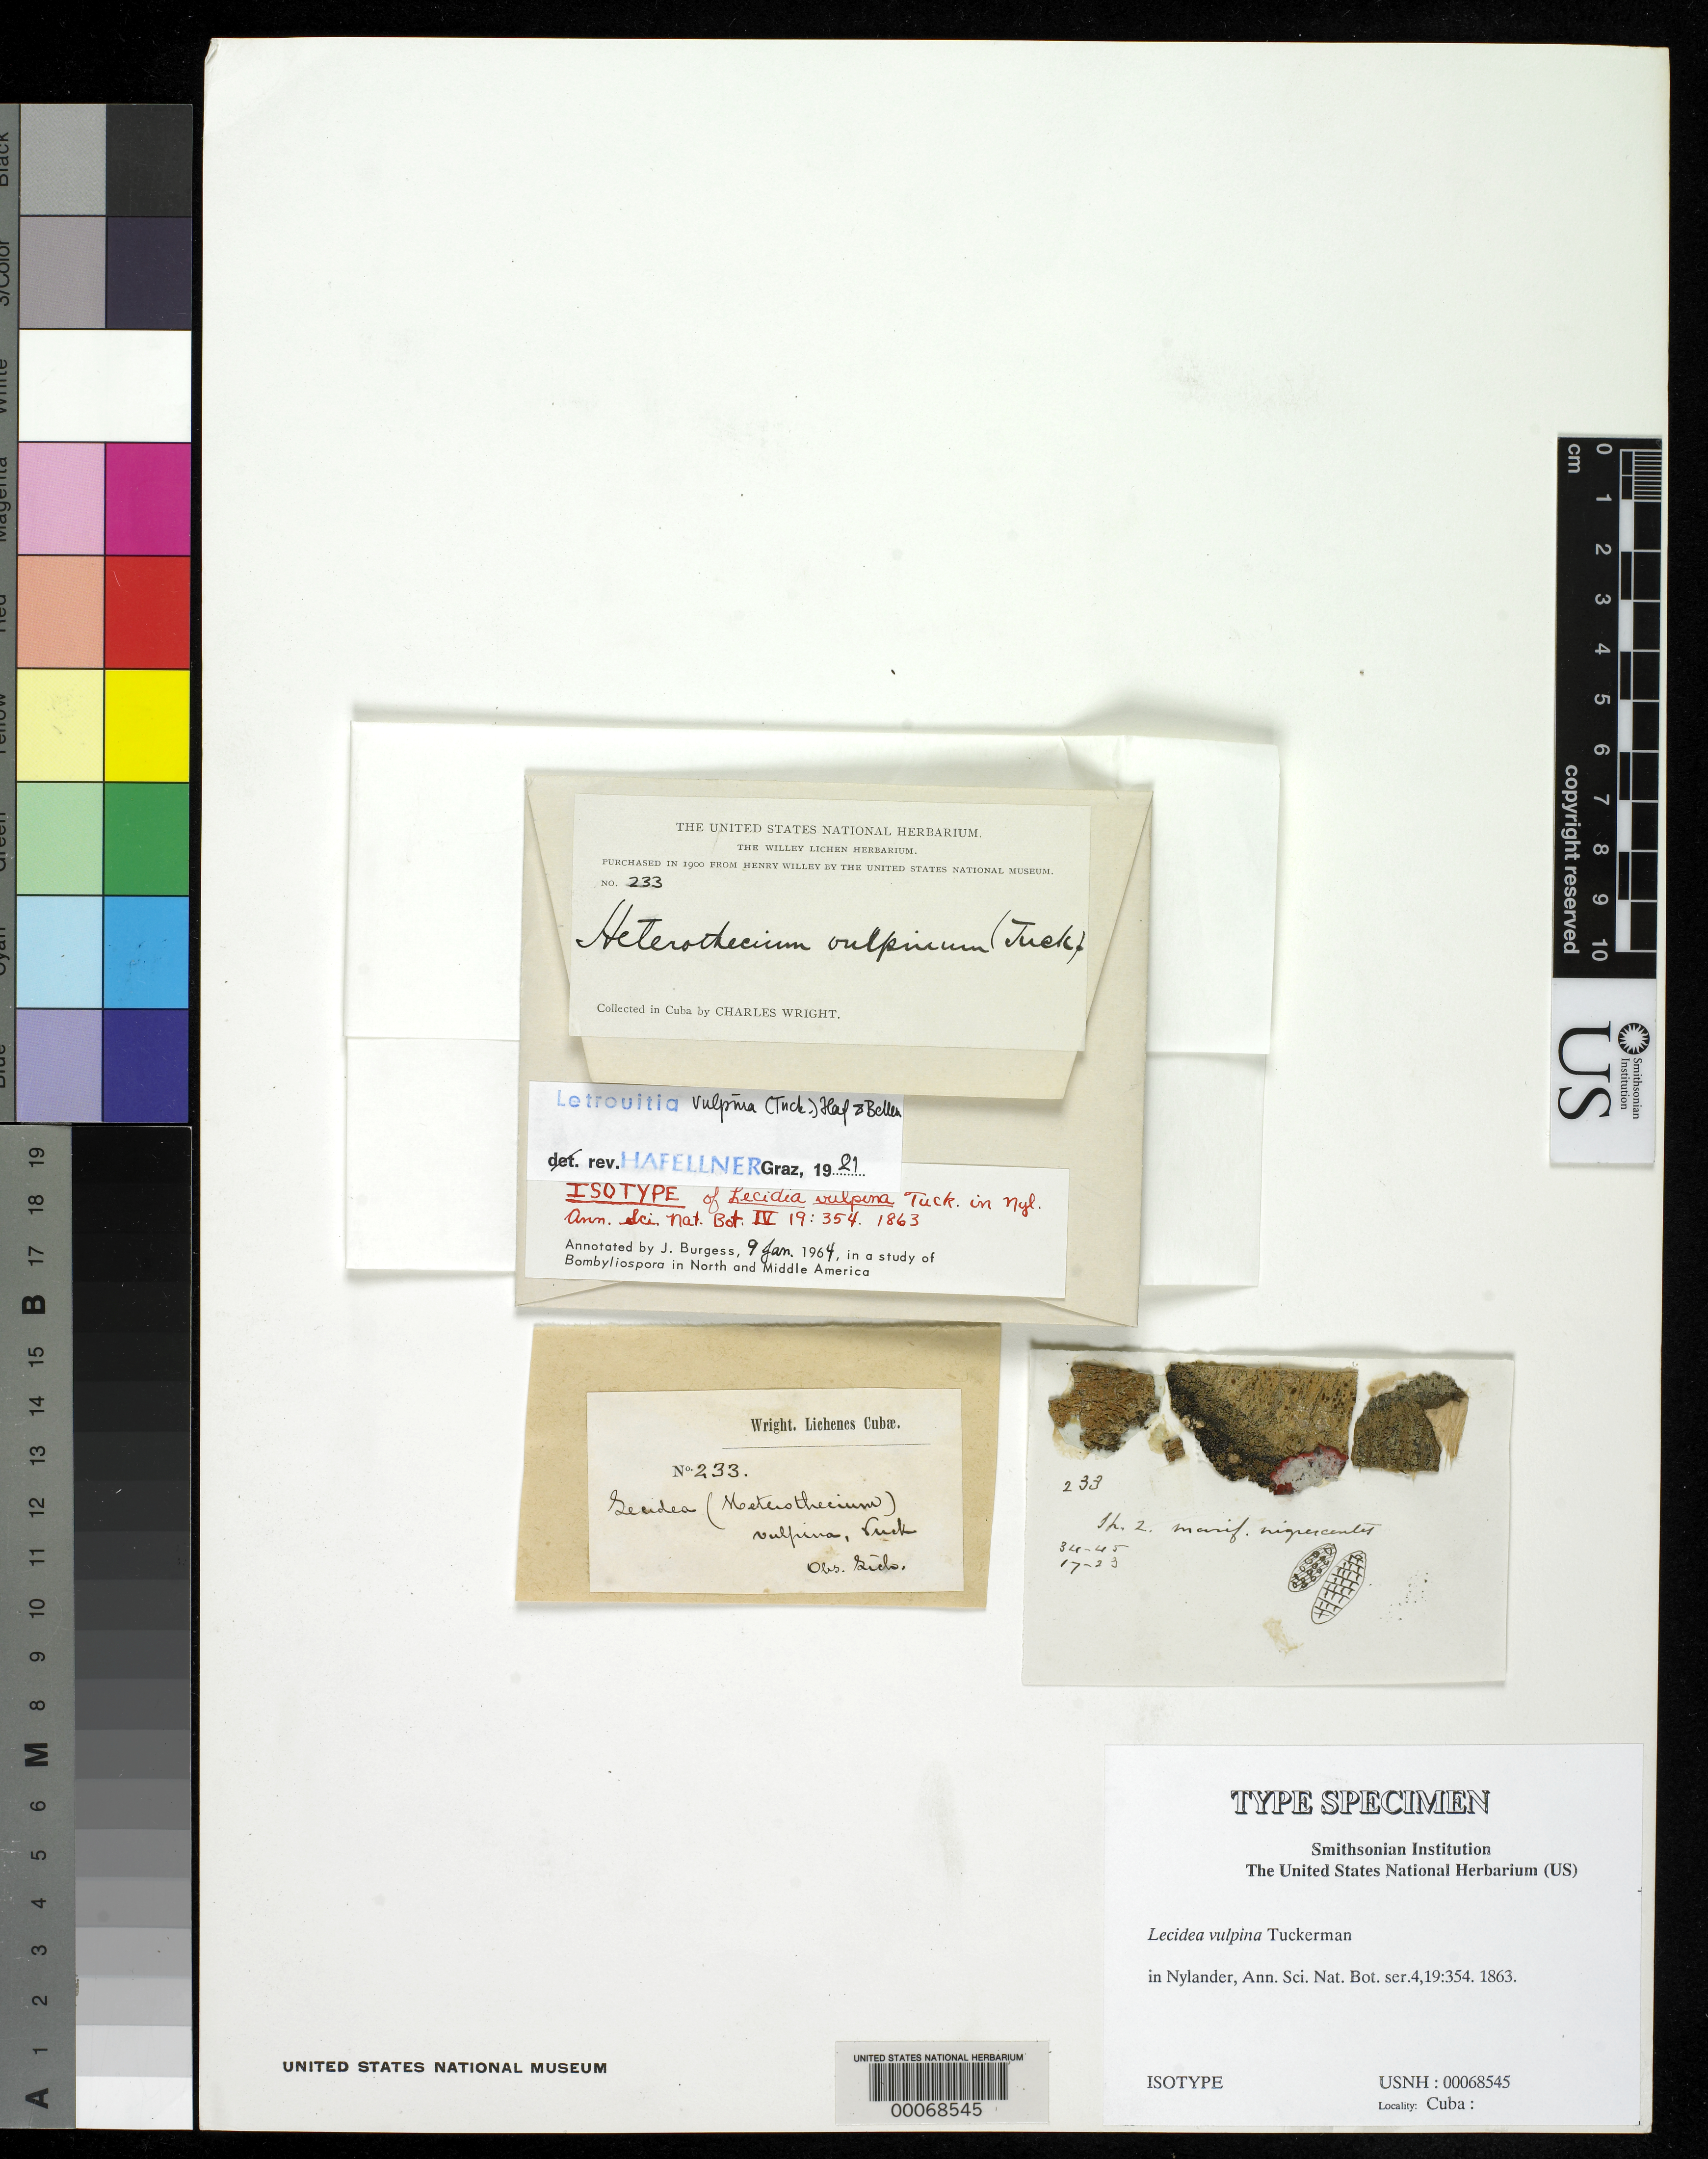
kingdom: Fungi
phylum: Ascomycota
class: Lecanoromycetes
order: Lecideales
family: Lecideaceae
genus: Lecidea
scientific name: Lecidea vulpina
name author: Tuck. in Nyl.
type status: Isotype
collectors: C. Wright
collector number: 233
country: Cuba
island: Greater Antilles